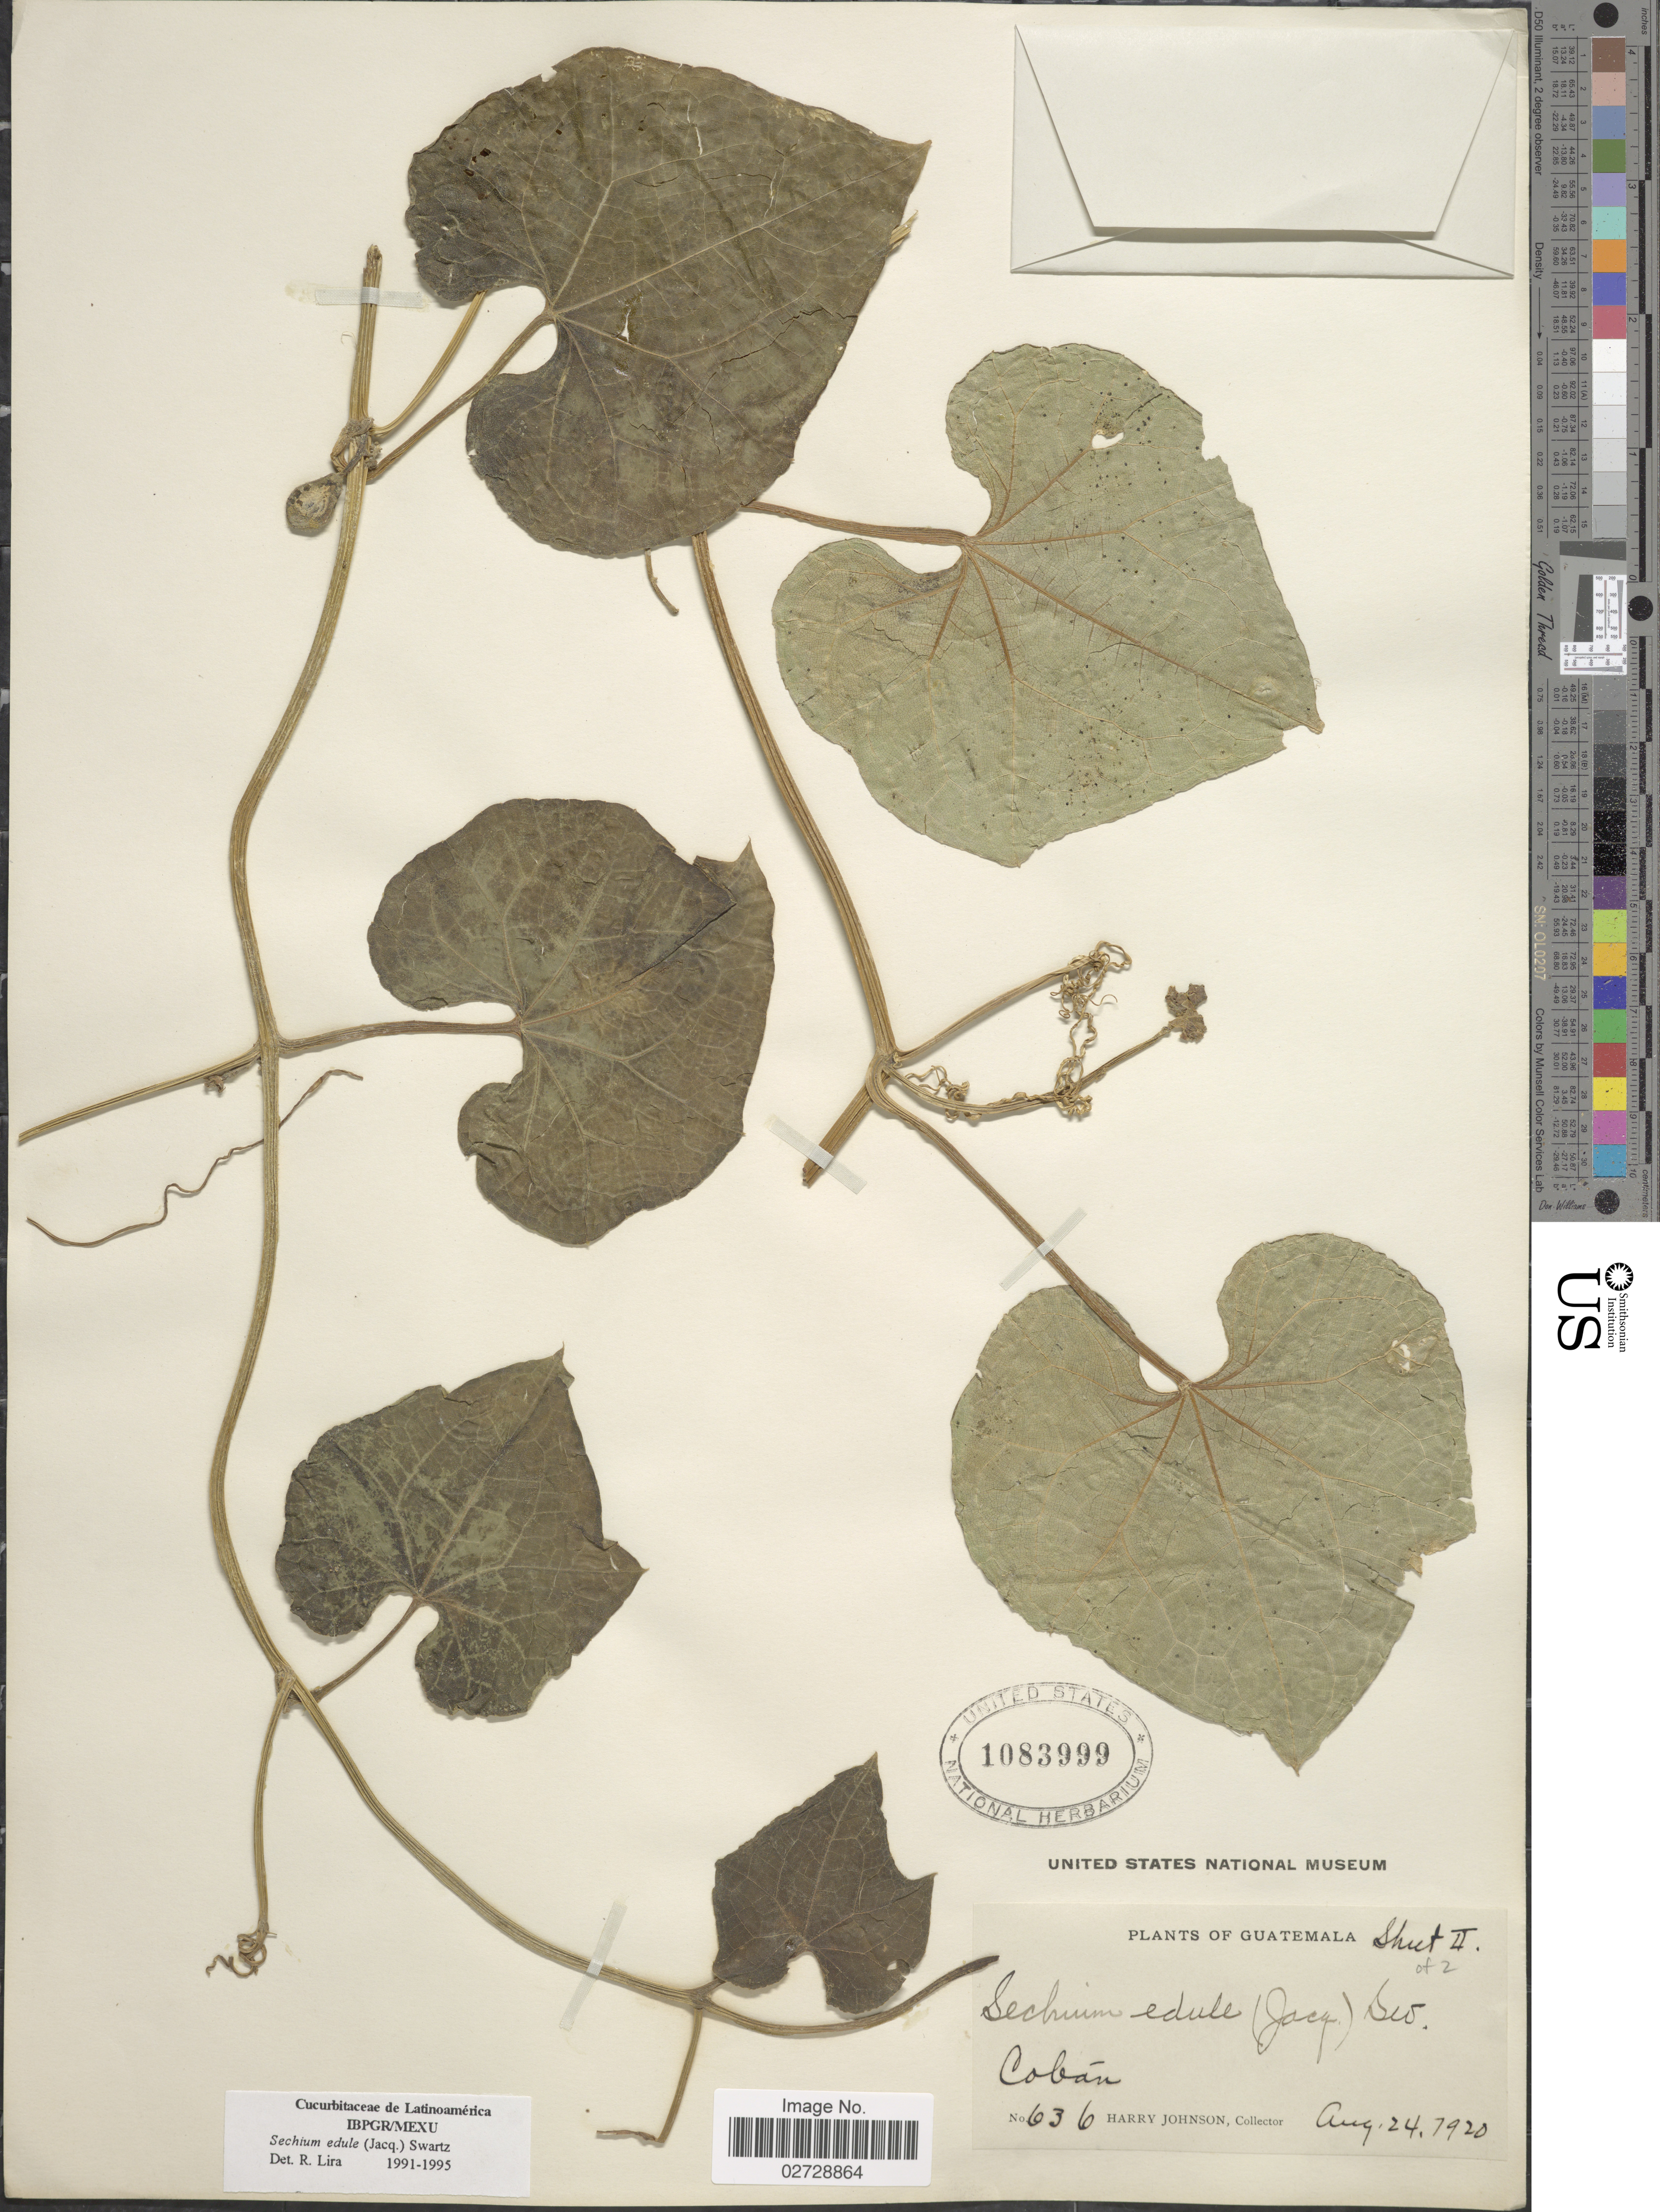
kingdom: Plantae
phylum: Tracheophyta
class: Magnoliopsida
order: Cucurbitales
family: Cucurbitaceae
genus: Sicyos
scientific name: Sicyos edulis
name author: Jacq.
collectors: H. Johnson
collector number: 636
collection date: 1920-08-24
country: Guatemala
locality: Cobán.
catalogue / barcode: US 1083999